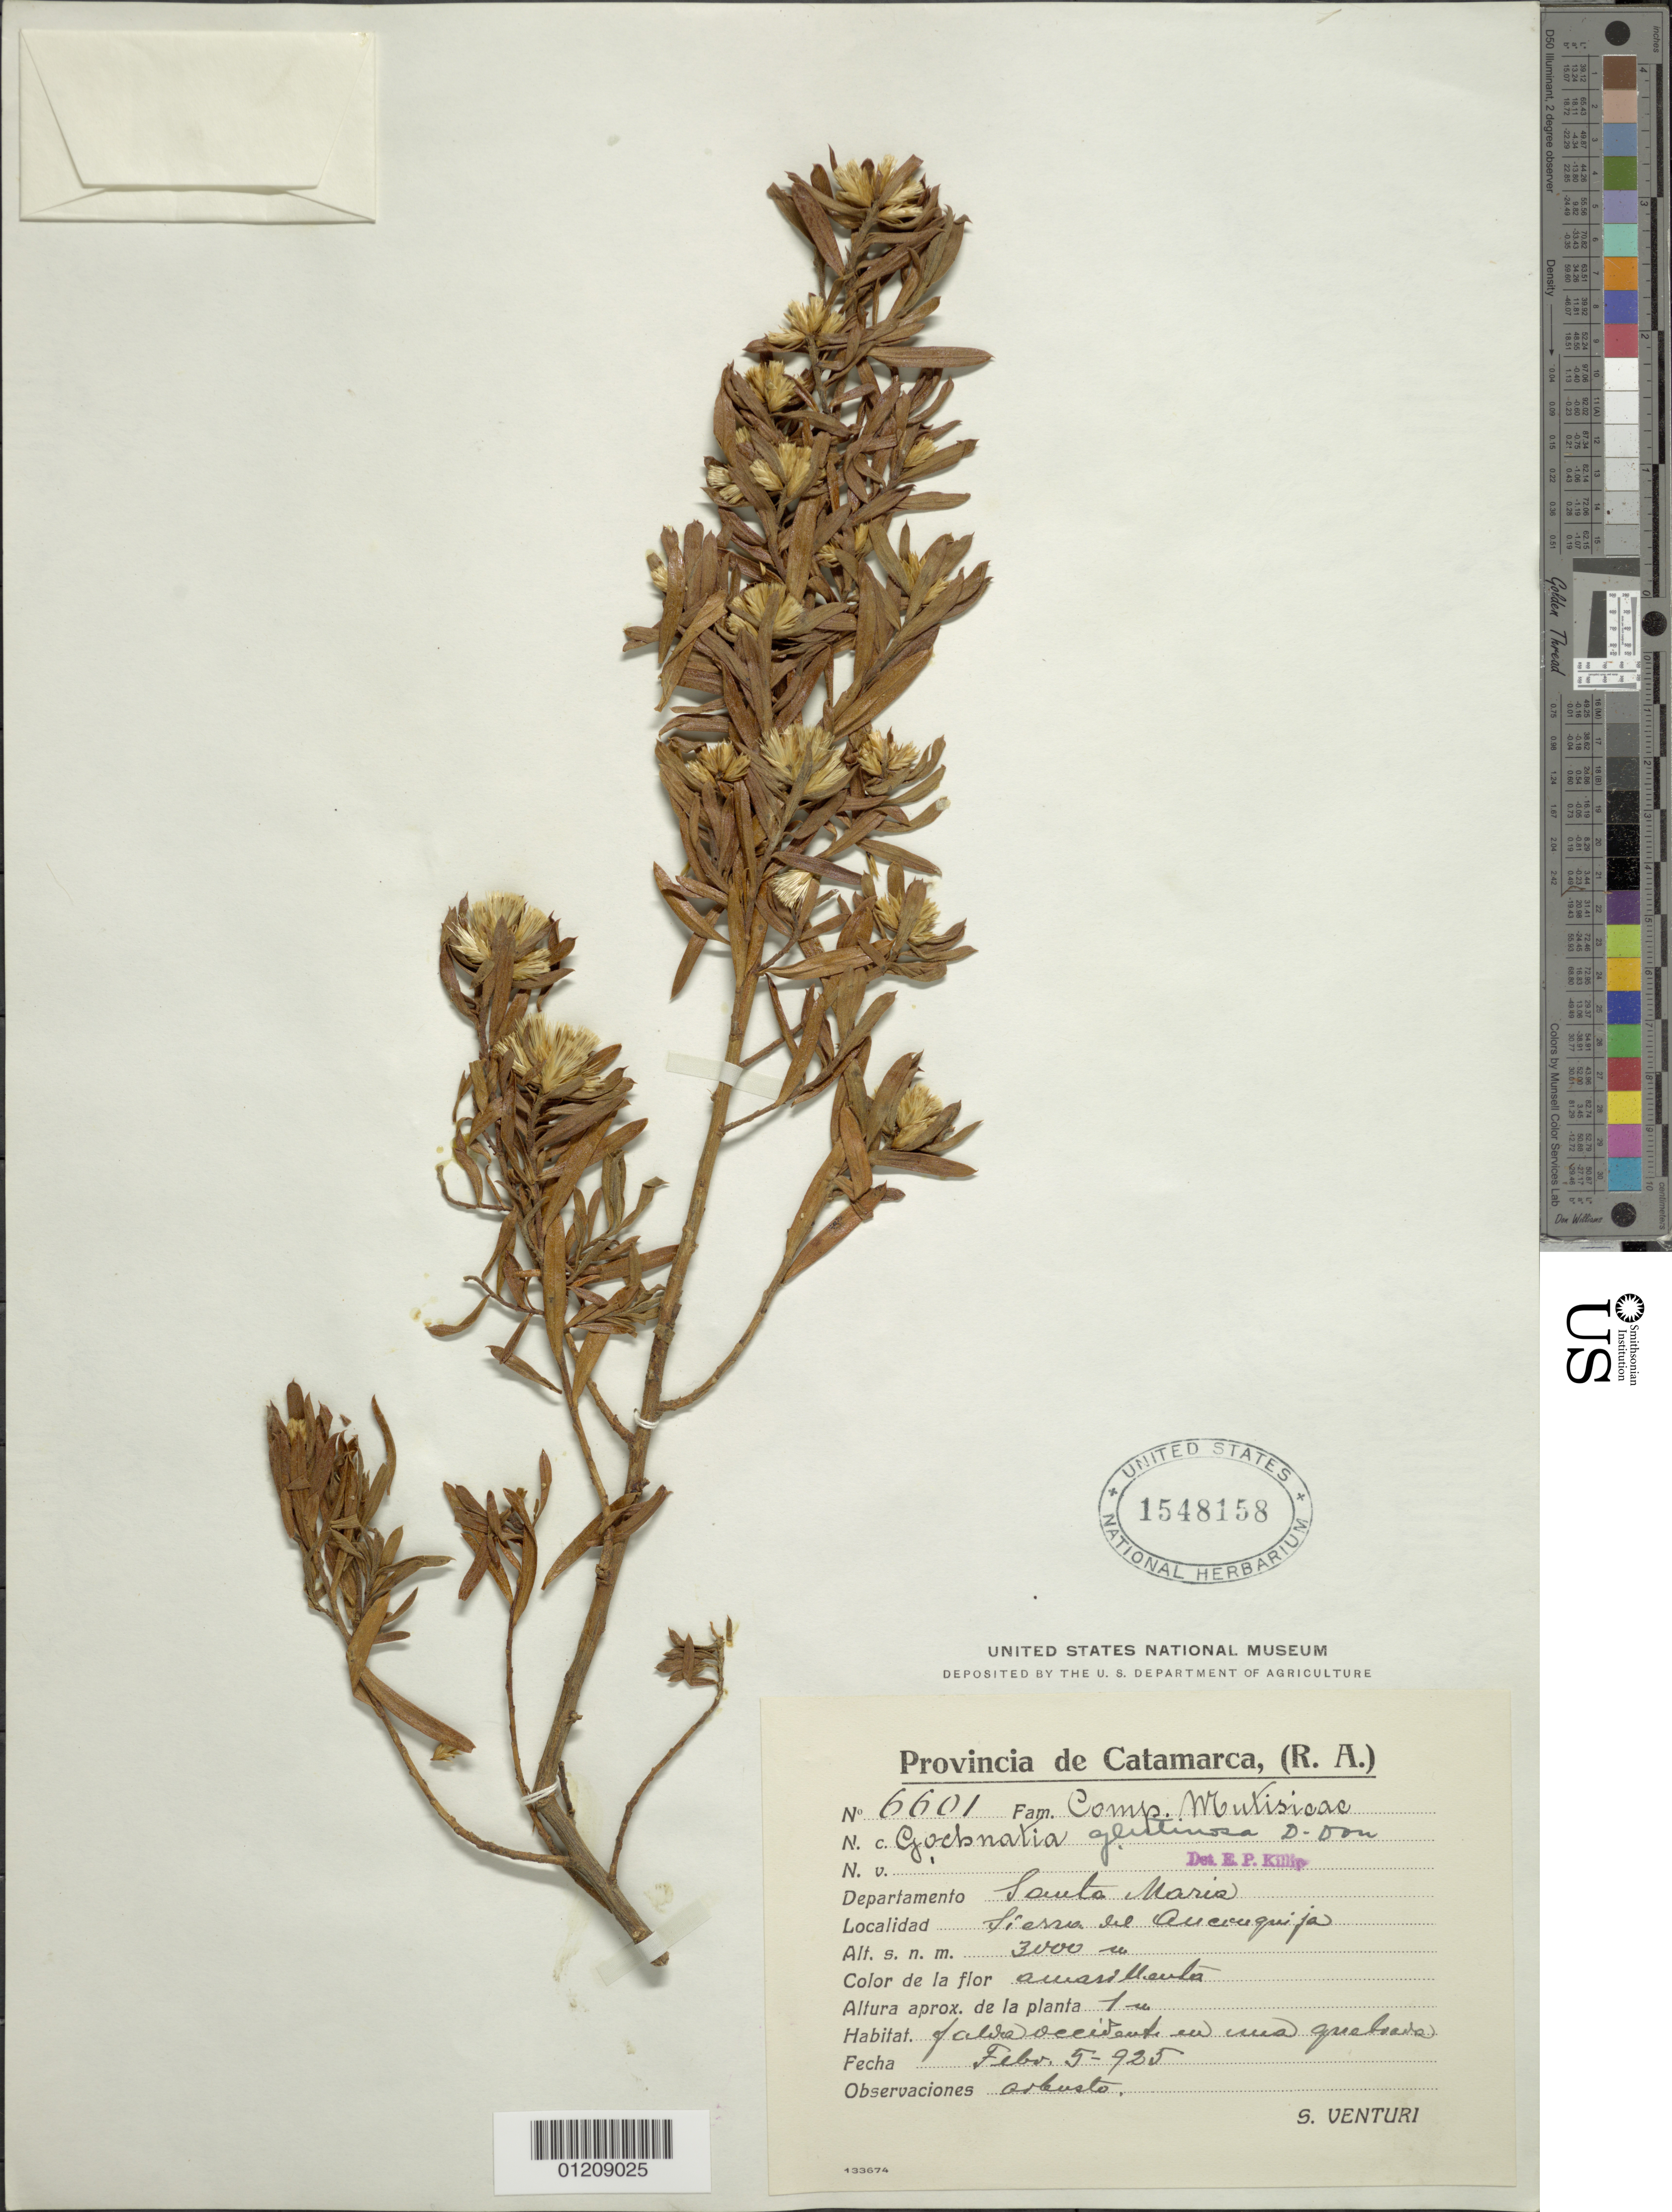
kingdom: Plantae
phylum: Tracheophyta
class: Magnoliopsida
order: Asterales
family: Asteraceae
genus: Pentaphorus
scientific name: Pentaphorus glutinosus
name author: D. Don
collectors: S. Venturi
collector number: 6601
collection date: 1925-02-05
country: Argentina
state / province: Catamarca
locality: Santa Maria; sierra del Quciequija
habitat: falda vecidenti en ma queboavs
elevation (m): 3000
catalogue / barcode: US 1548158